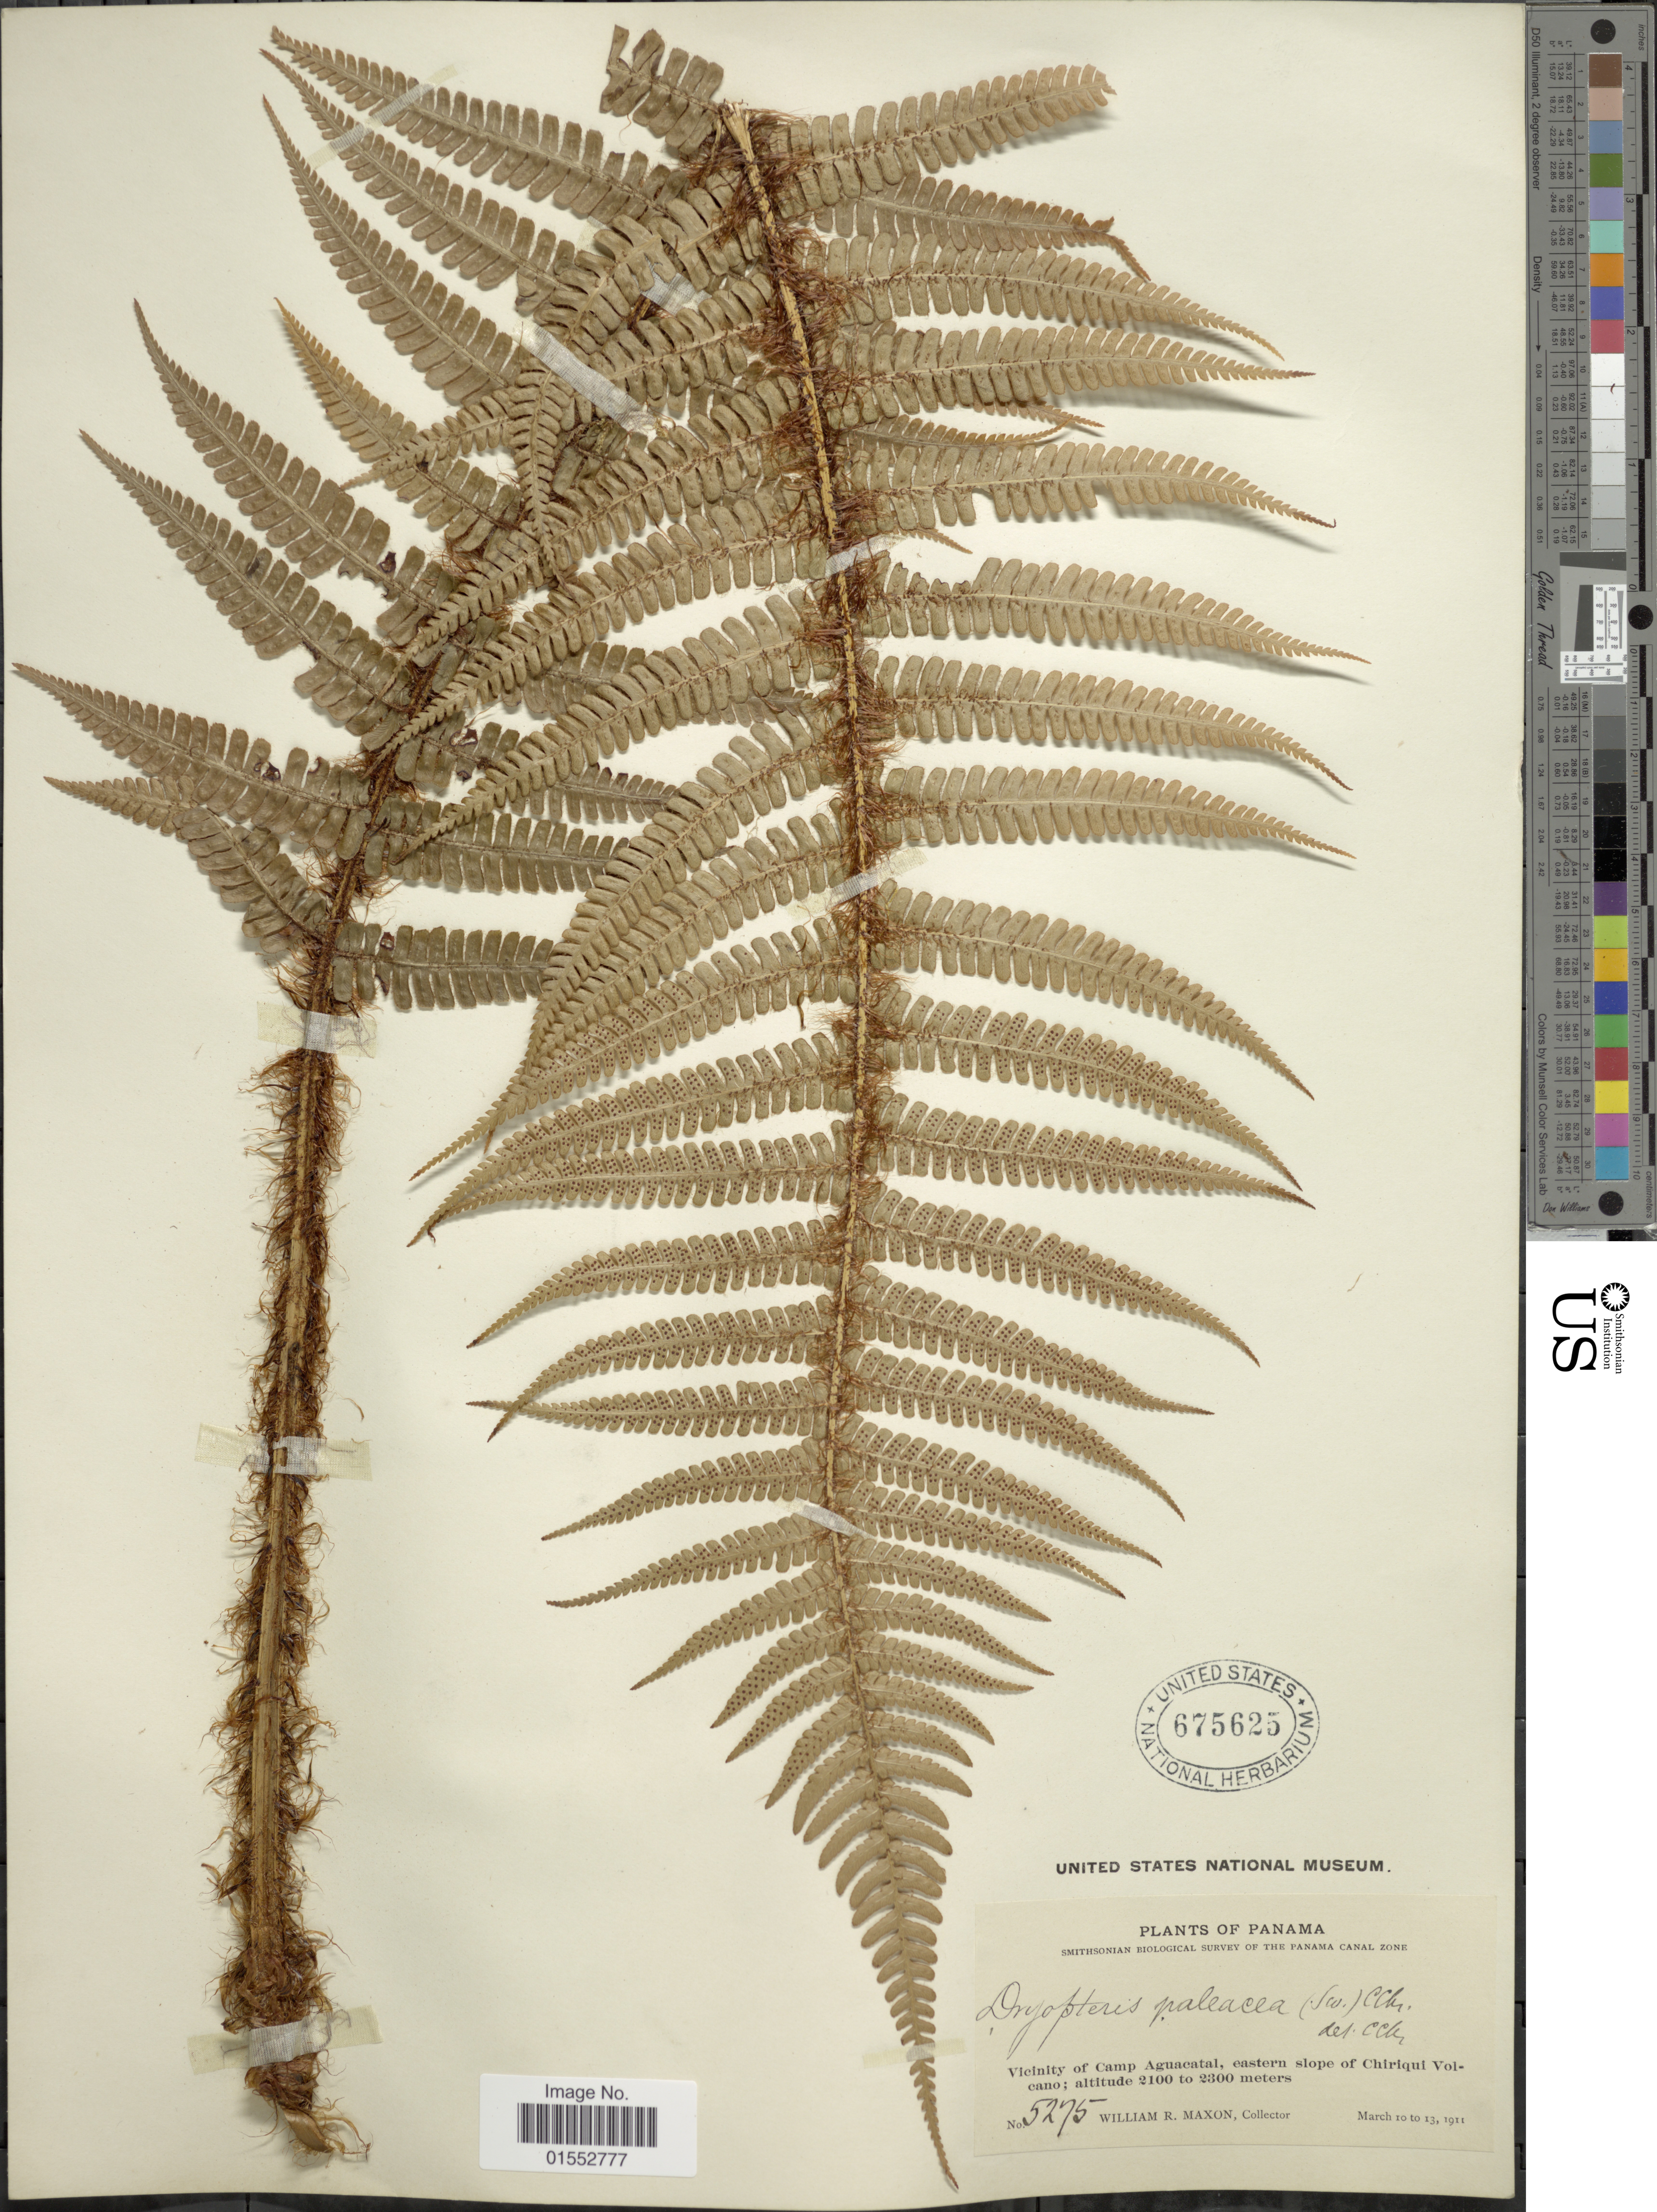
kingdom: Plantae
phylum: Tracheophyta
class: Polypodiopsida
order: Polypodiales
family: Dryopteridaceae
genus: Dryopteris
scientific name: Dryopteris wallichiana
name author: (Spreng.) Hyl.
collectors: W. R. Maxon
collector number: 5275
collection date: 1911-03-10/1911-03-13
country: Panama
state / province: Chiriqui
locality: Vicinity of Camp Aguacatal, eastern slope of Chiriqui Volcan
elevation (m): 2100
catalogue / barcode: US 675625